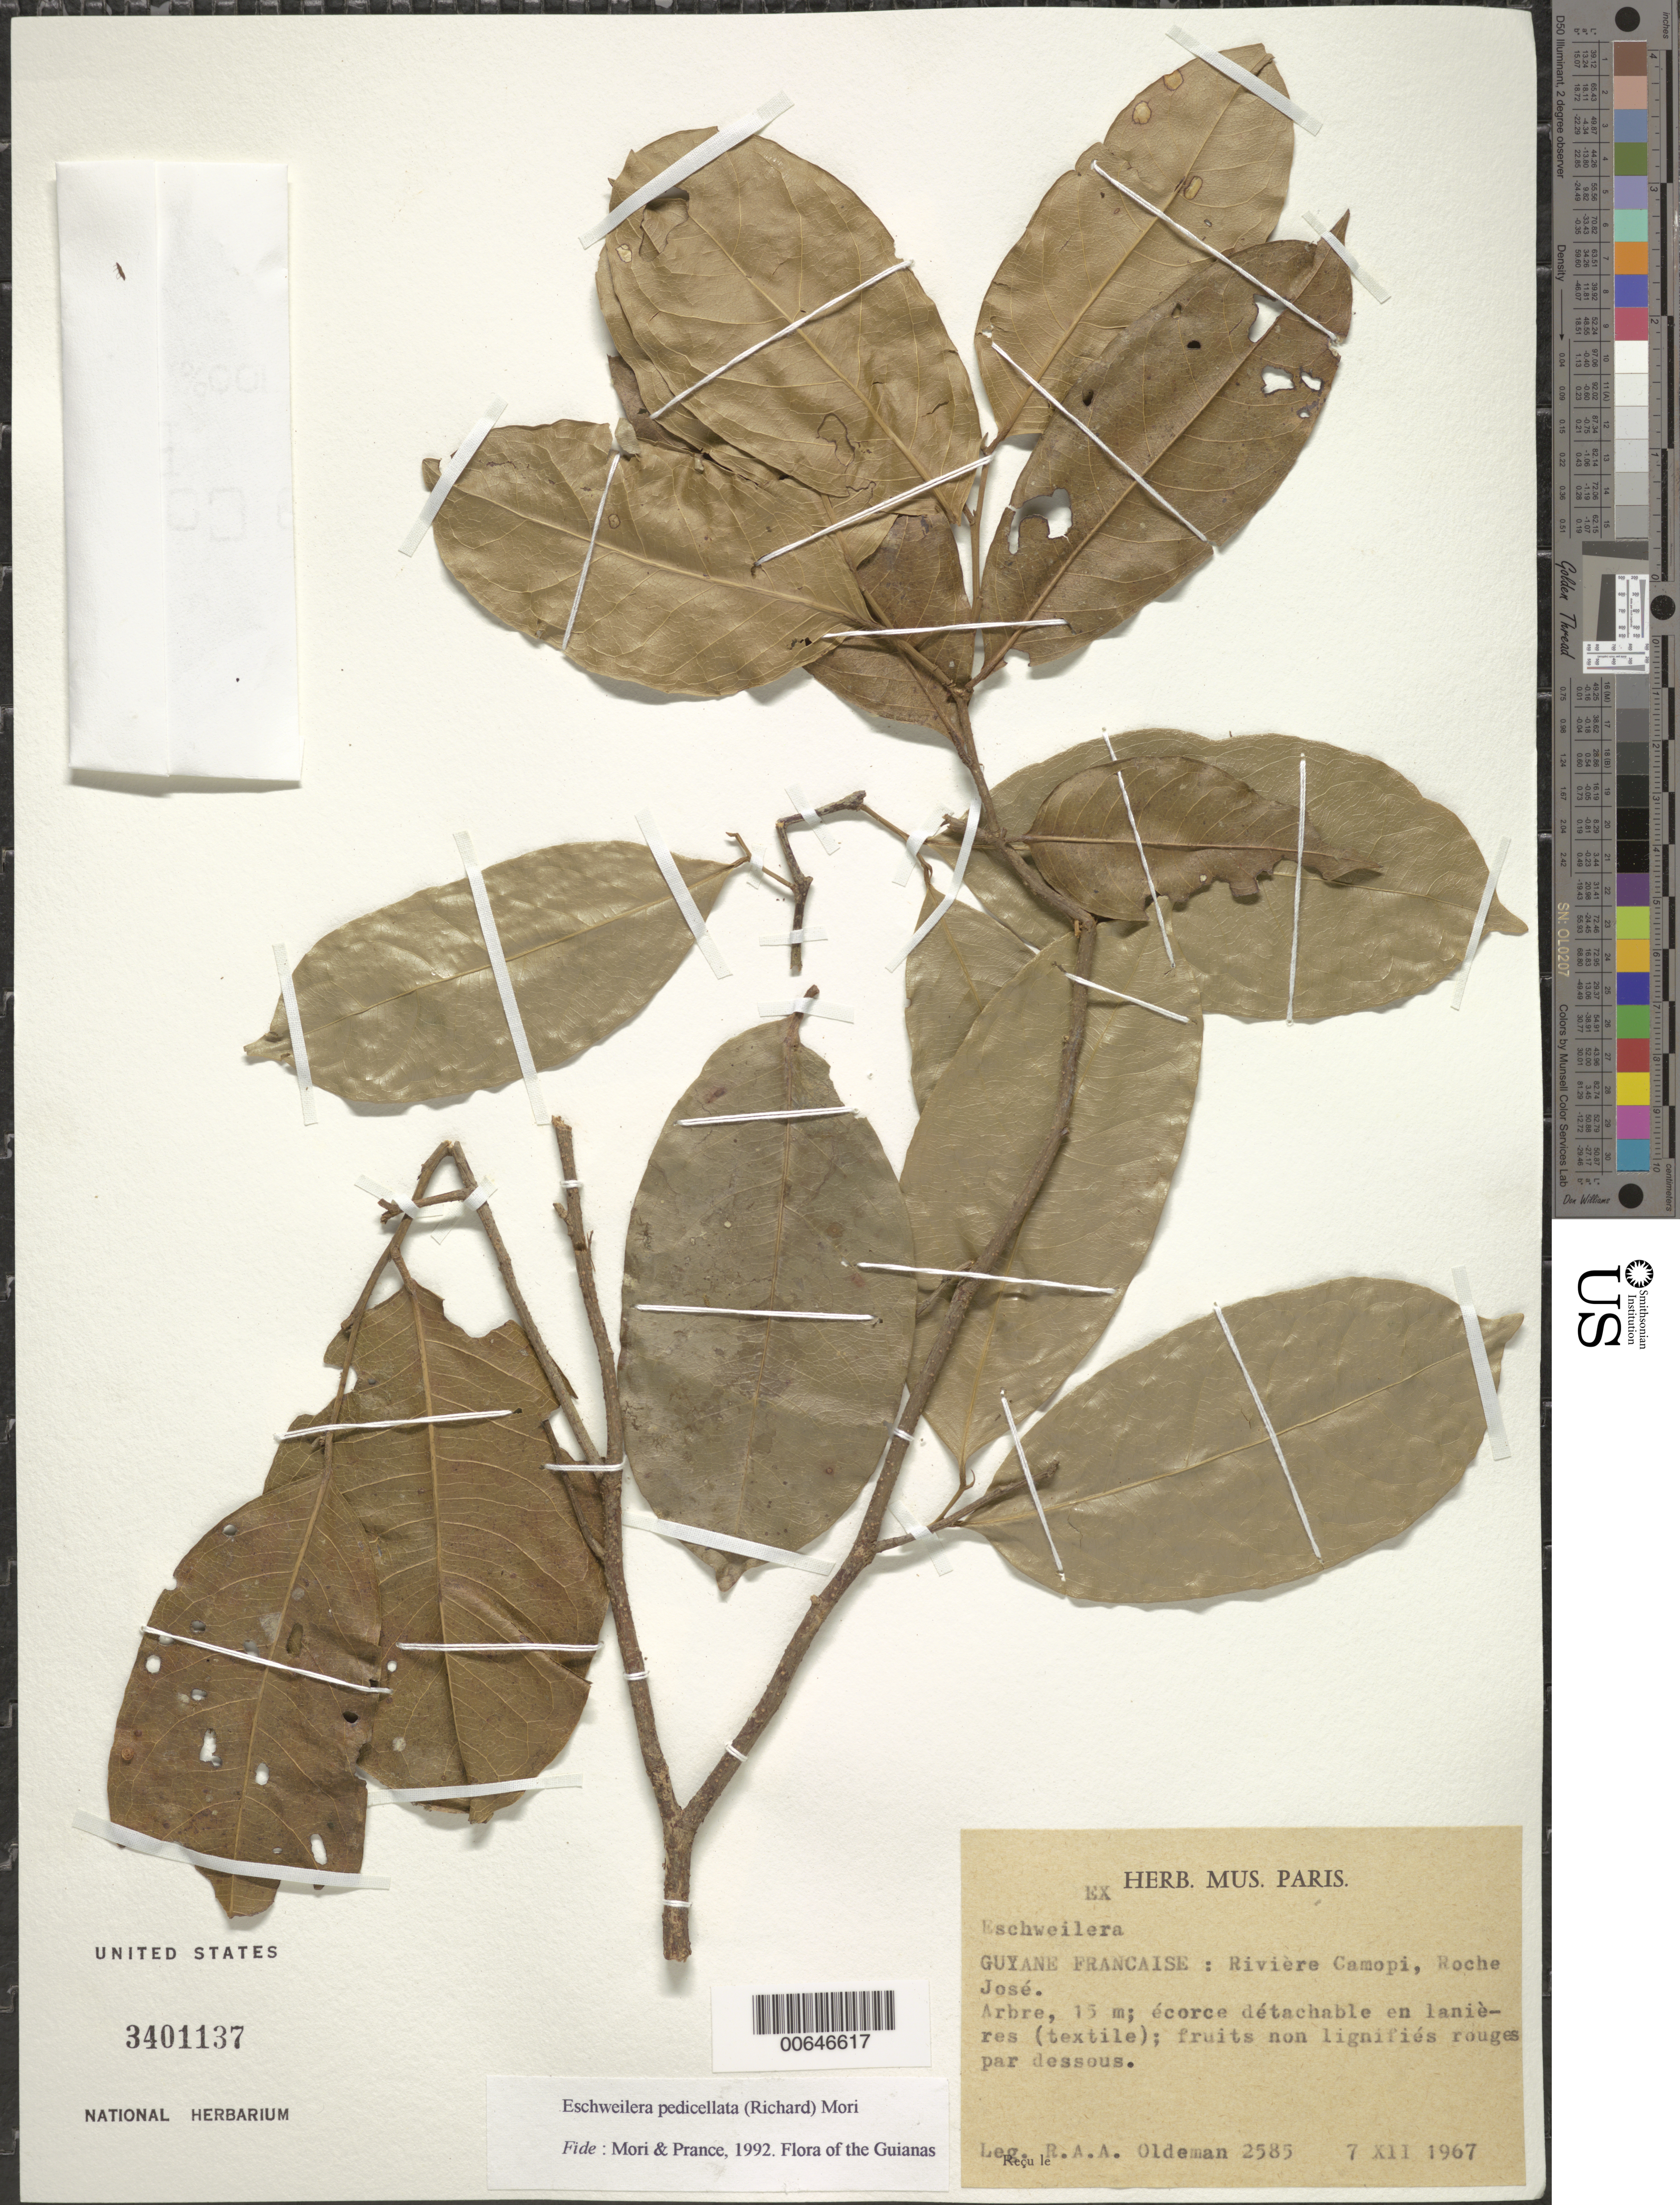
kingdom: Plantae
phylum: Tracheophyta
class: Magnoliopsida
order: Ericales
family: Lecythidaceae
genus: Eschweilera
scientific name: Eschweilera pedicellata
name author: (Rich.) S.A. Mori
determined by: Prance, G. T.; Mori, Scott A.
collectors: R. Oldeman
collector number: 2585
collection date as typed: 7-Dec-67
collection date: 1967-12-07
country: French Guiana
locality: Rivière Camopi, Roche José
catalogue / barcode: US 3401137